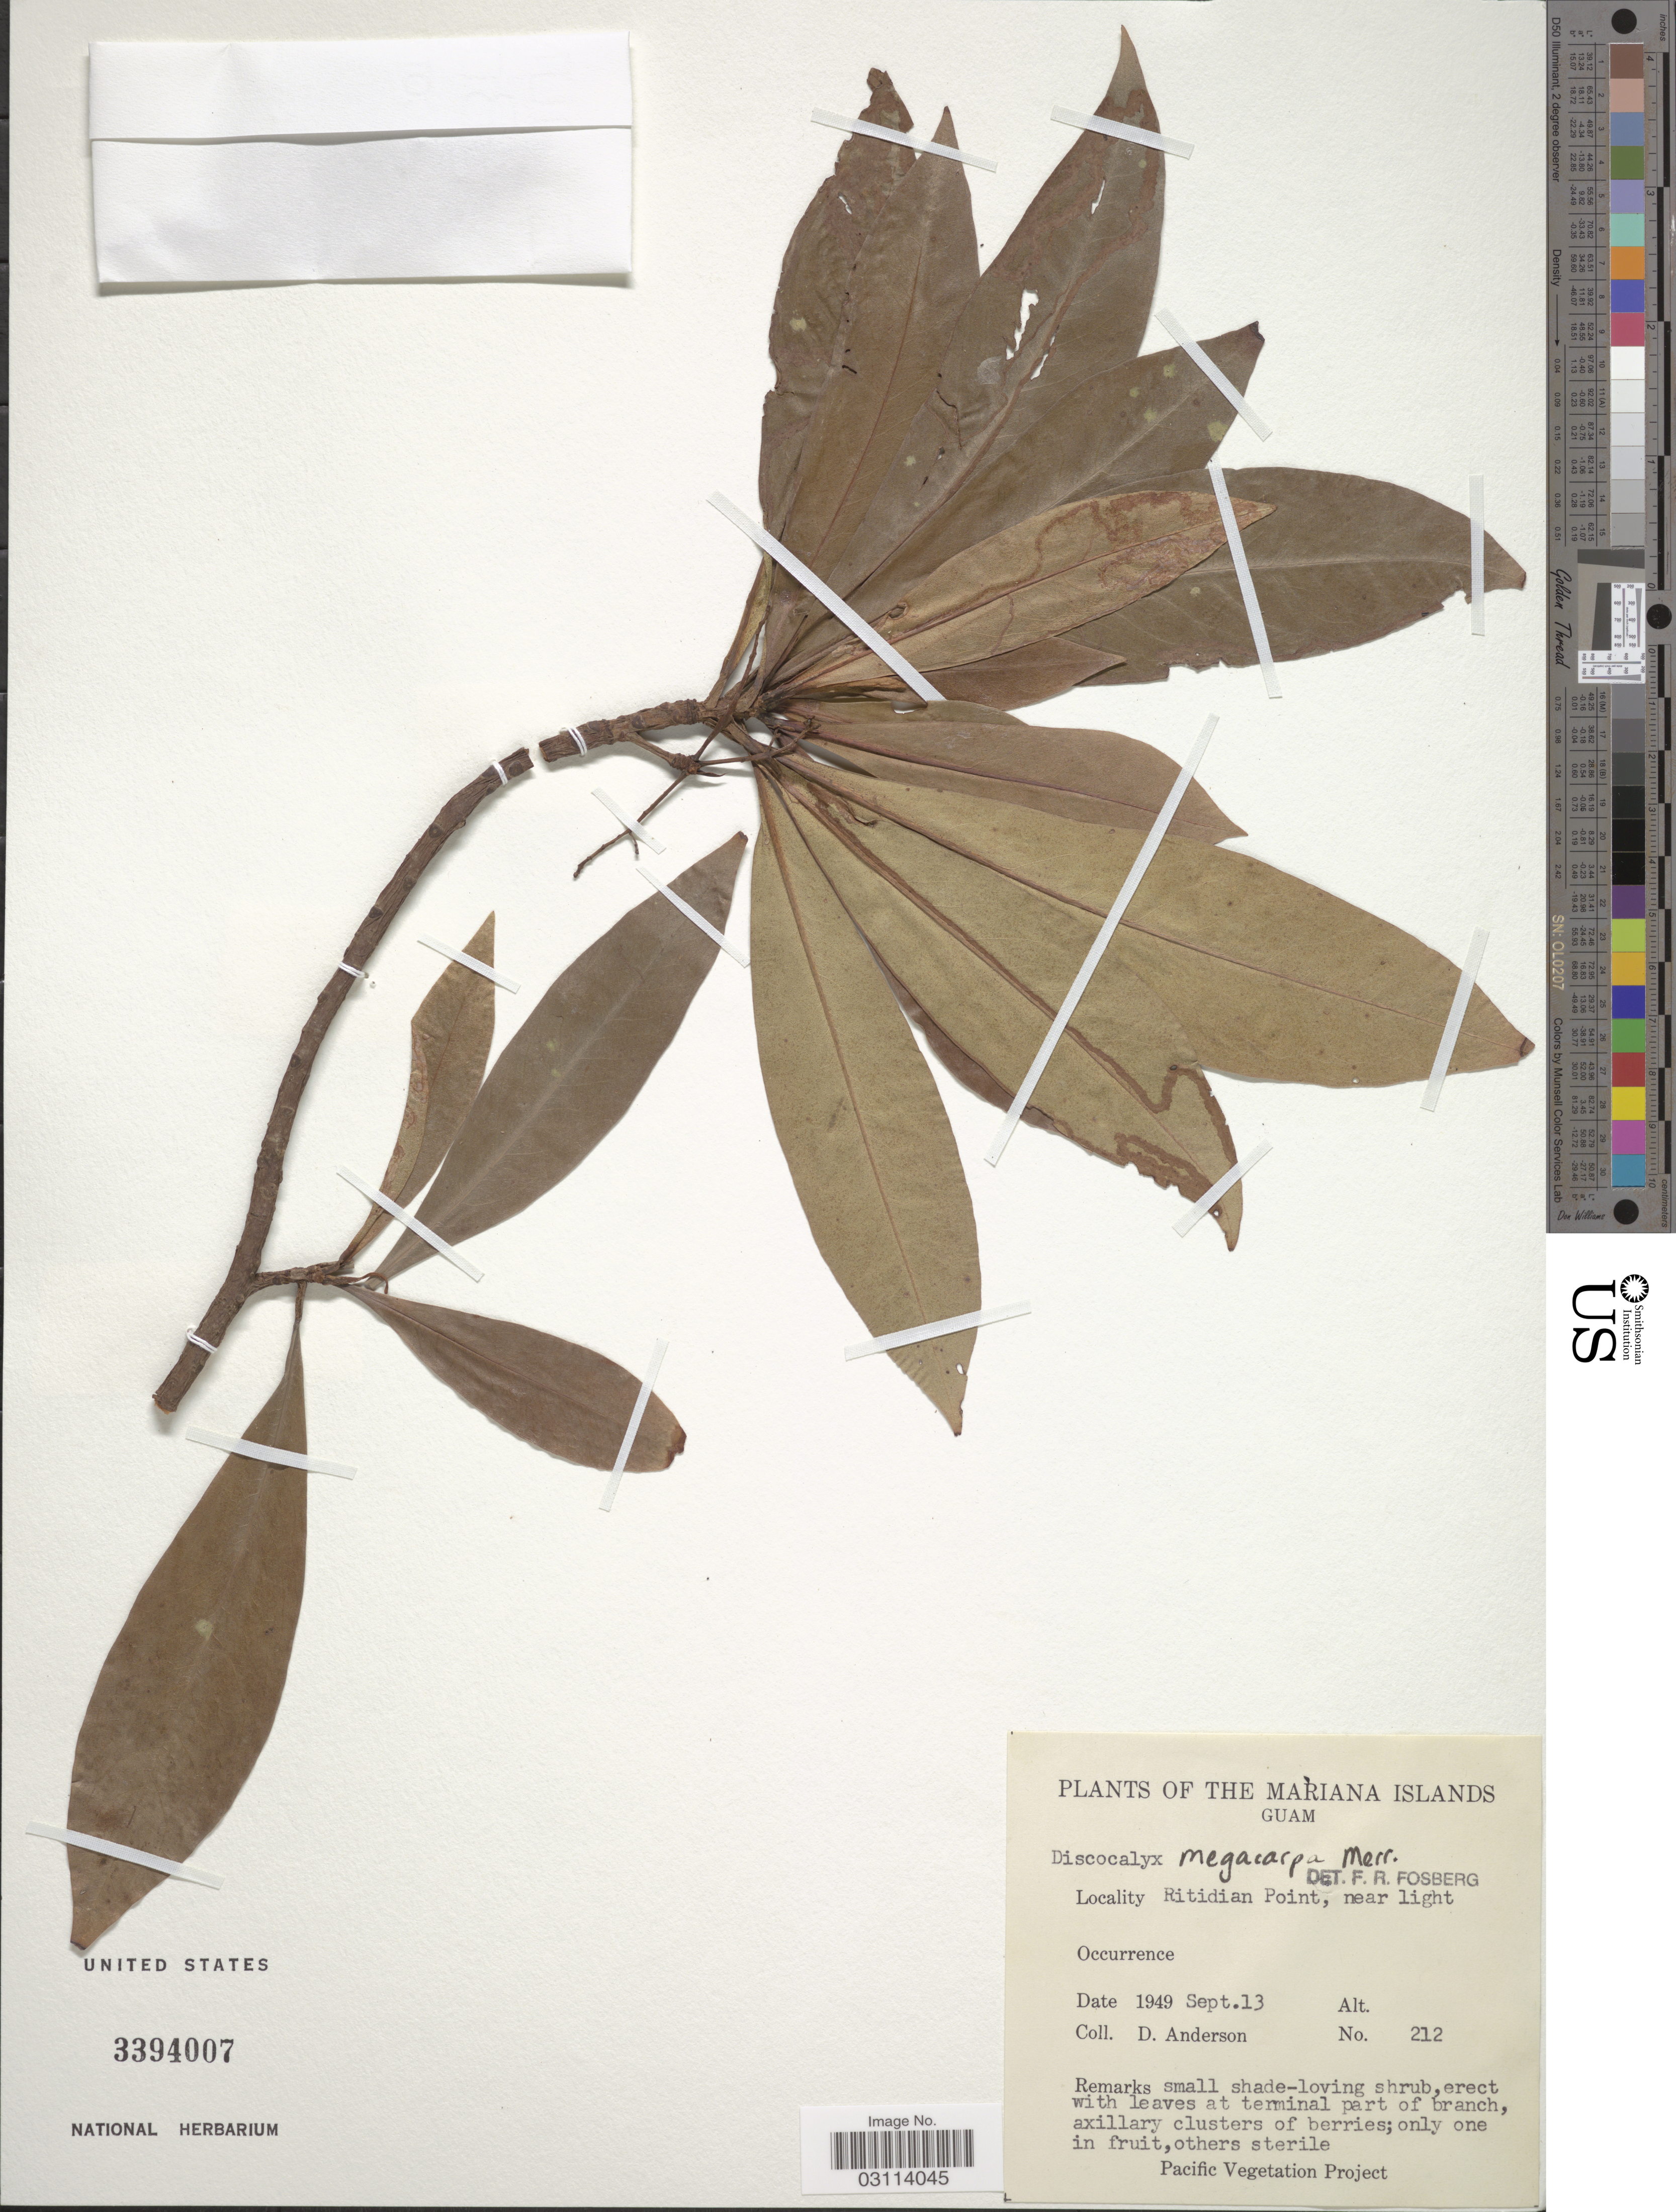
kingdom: Plantae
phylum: Tracheophyta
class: Magnoliopsida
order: Ericales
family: Primulaceae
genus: Discocalyx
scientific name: Discocalyx megacarpa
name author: Merr.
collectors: D. Anderson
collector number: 212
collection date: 1949-09-13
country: Guam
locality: The Mariana islands. Ritidian Point, near light.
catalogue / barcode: US 3394007